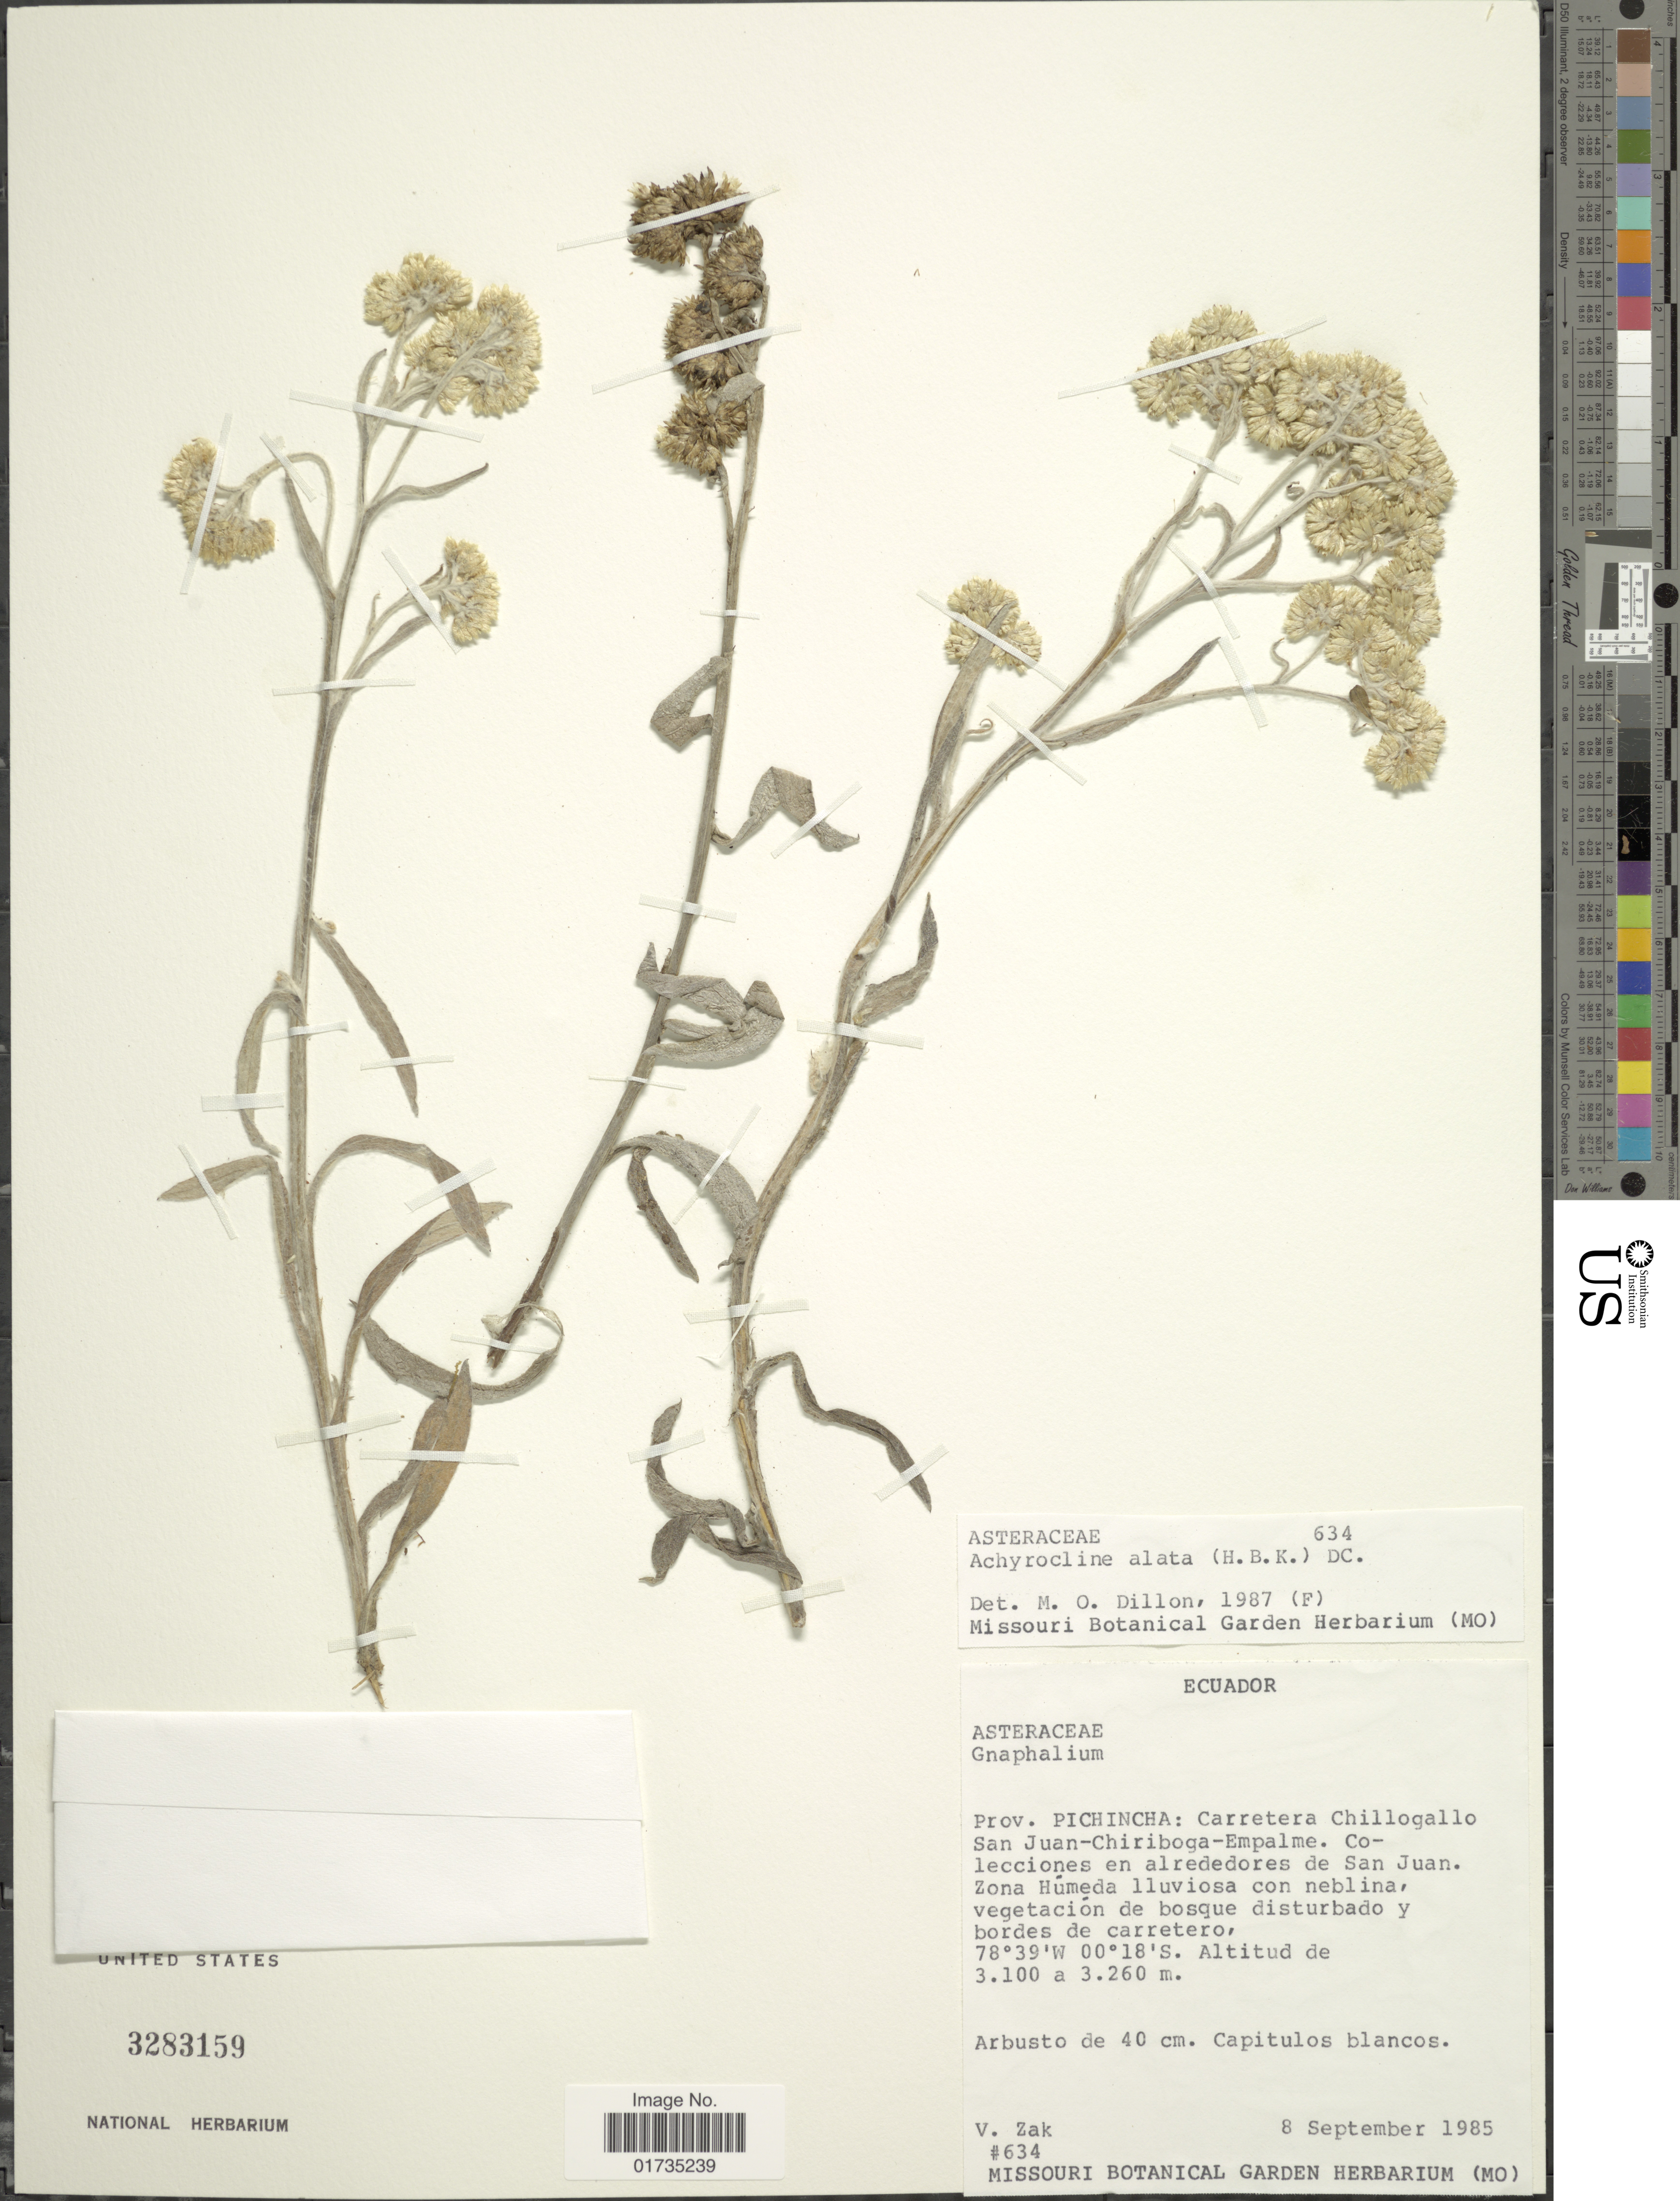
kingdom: Plantae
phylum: Tracheophyta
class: Magnoliopsida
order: Asterales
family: Asteraceae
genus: Achyrocline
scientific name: Achyrocline alata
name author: (Kunth) DC.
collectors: V. Zak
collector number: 634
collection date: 1985-09-08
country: Ecuador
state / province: Pichincha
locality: Ecuador. Prov. Pichincha: Carretera Chillogallo San Juan-Chiriboga-Empalpe. Colleciones en alrededores de San Juan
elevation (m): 3100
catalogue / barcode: US 3283159